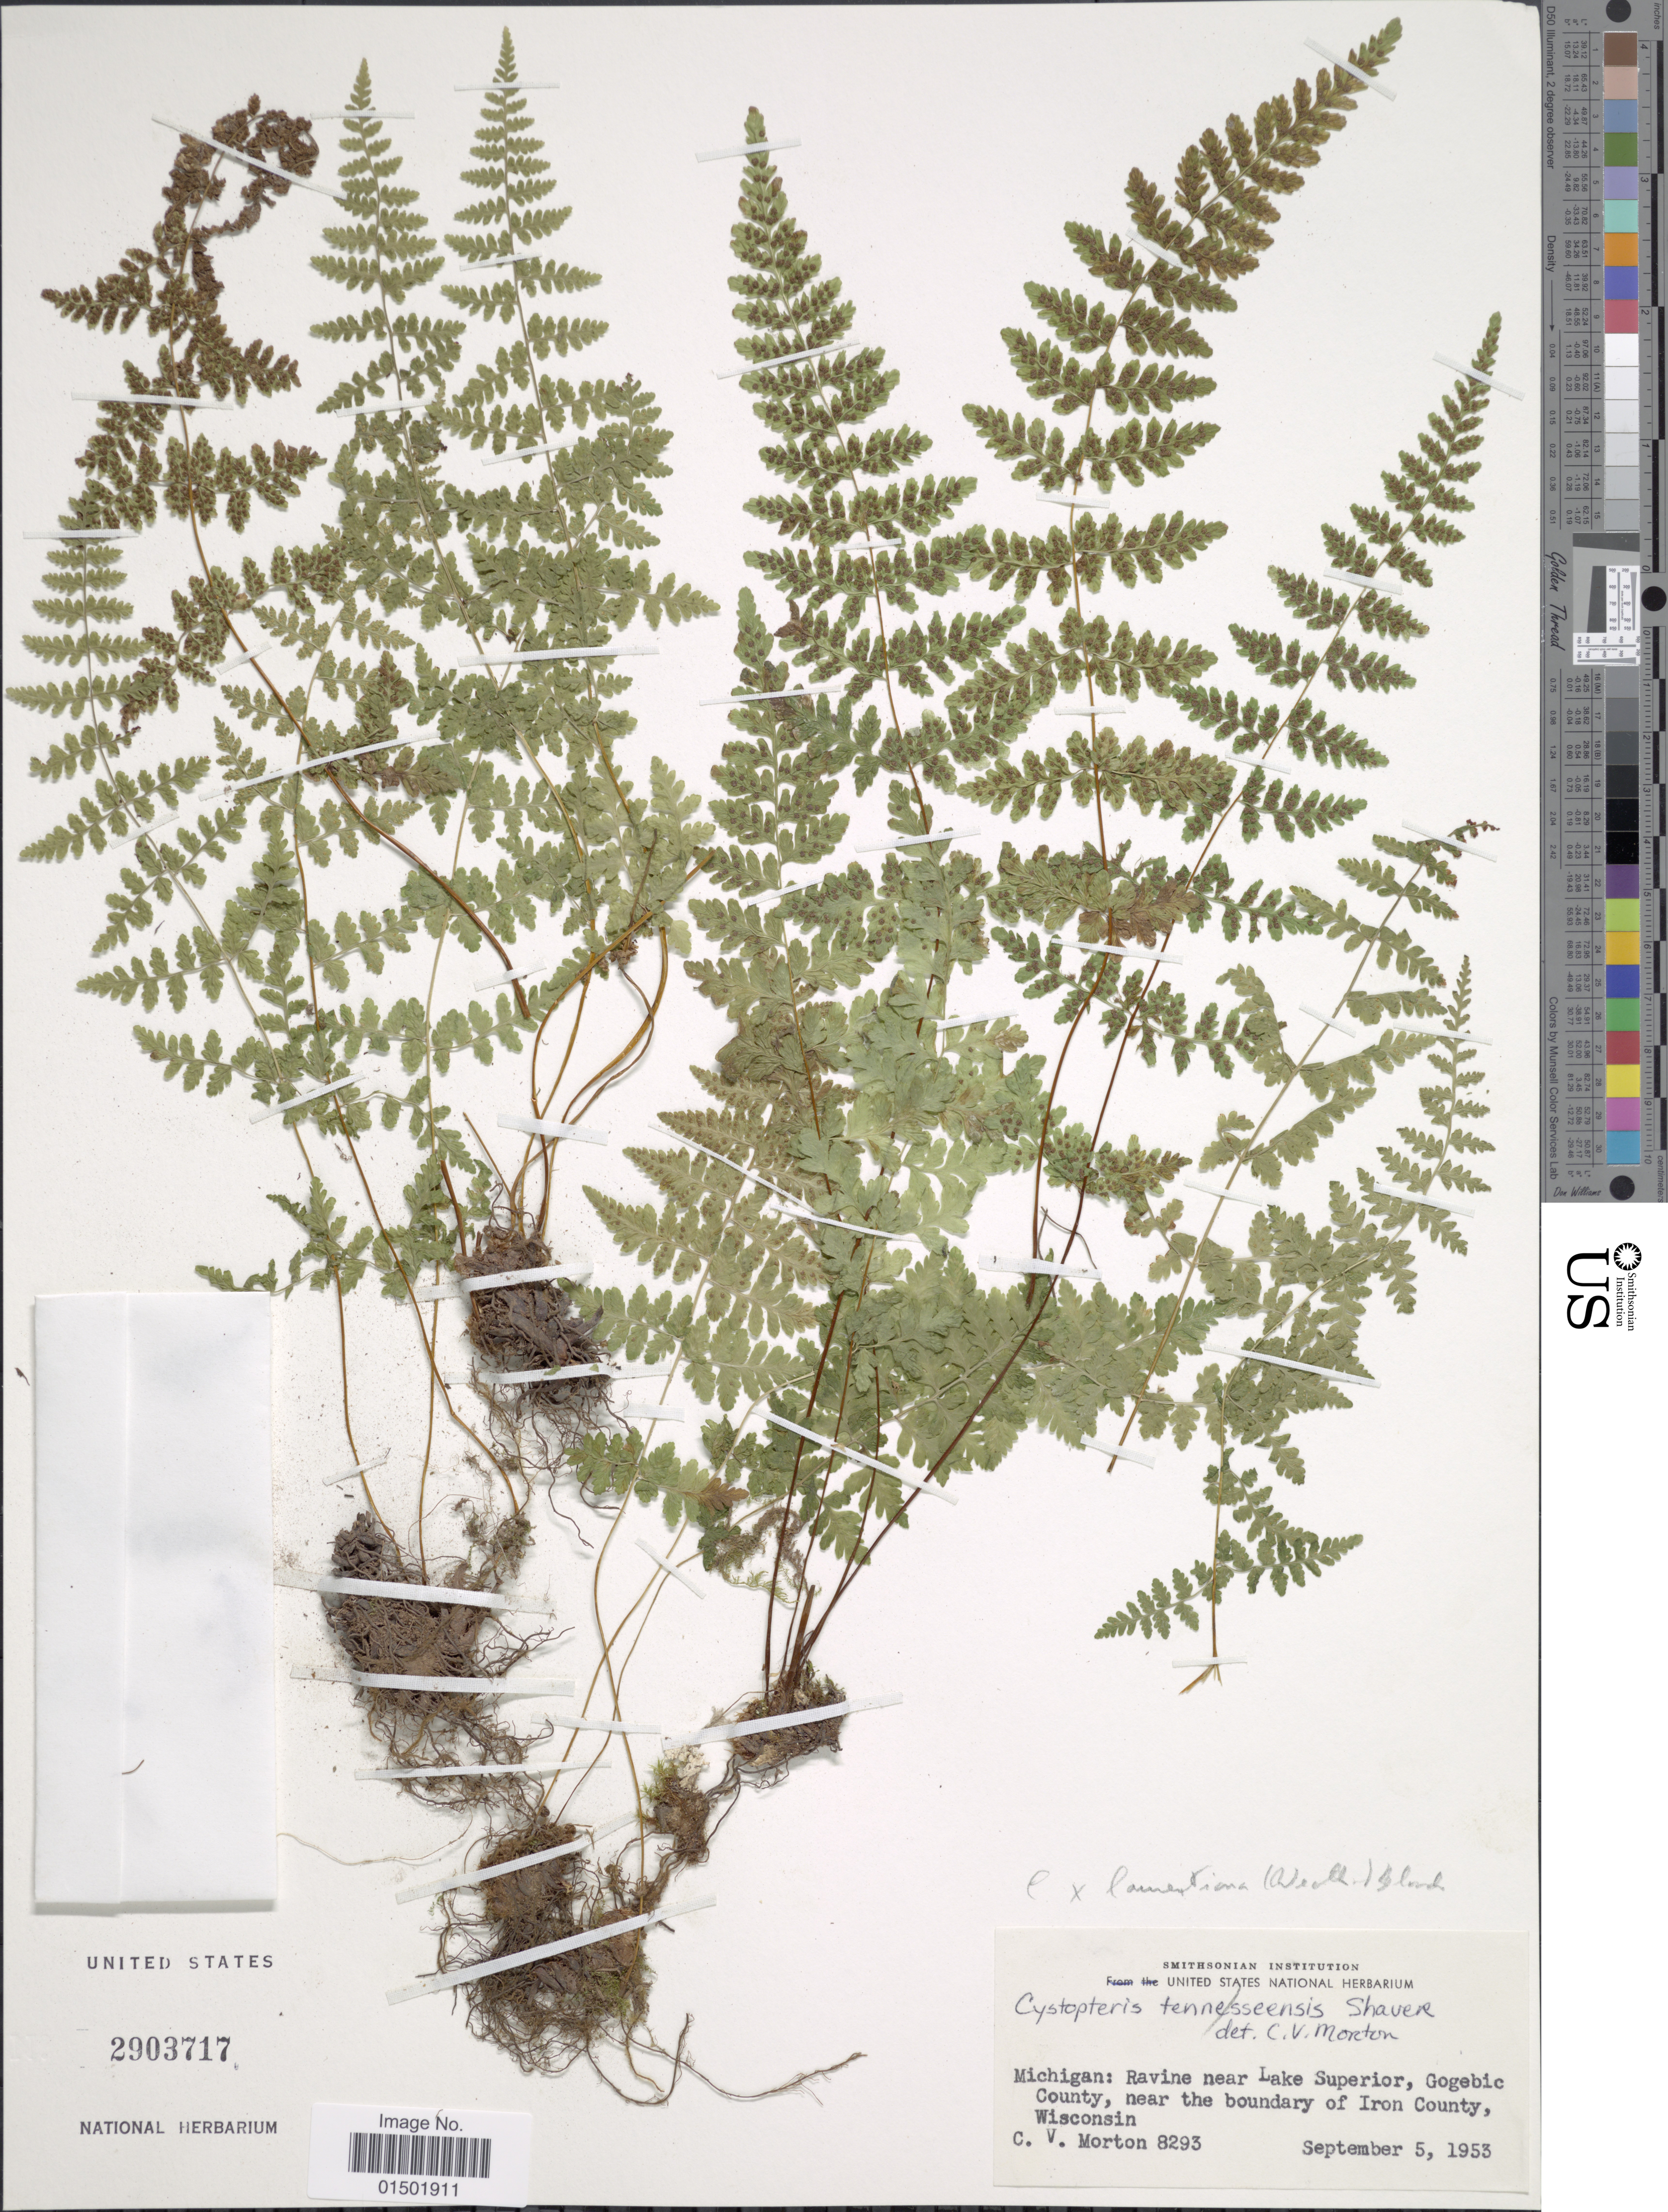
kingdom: Plantae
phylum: Tracheophyta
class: Polypodiopsida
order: Polypodiales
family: Cystopteridaceae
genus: Cystopteris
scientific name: Cystopteris laurentiana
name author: (Weath.) Blasdell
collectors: C. V. Morton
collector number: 8293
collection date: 1953-09-05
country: United States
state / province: Michigan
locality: Ravine near Lake Superior, Gogebic County, near the boundary of Iron County, Wisconsin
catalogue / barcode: US 2903717